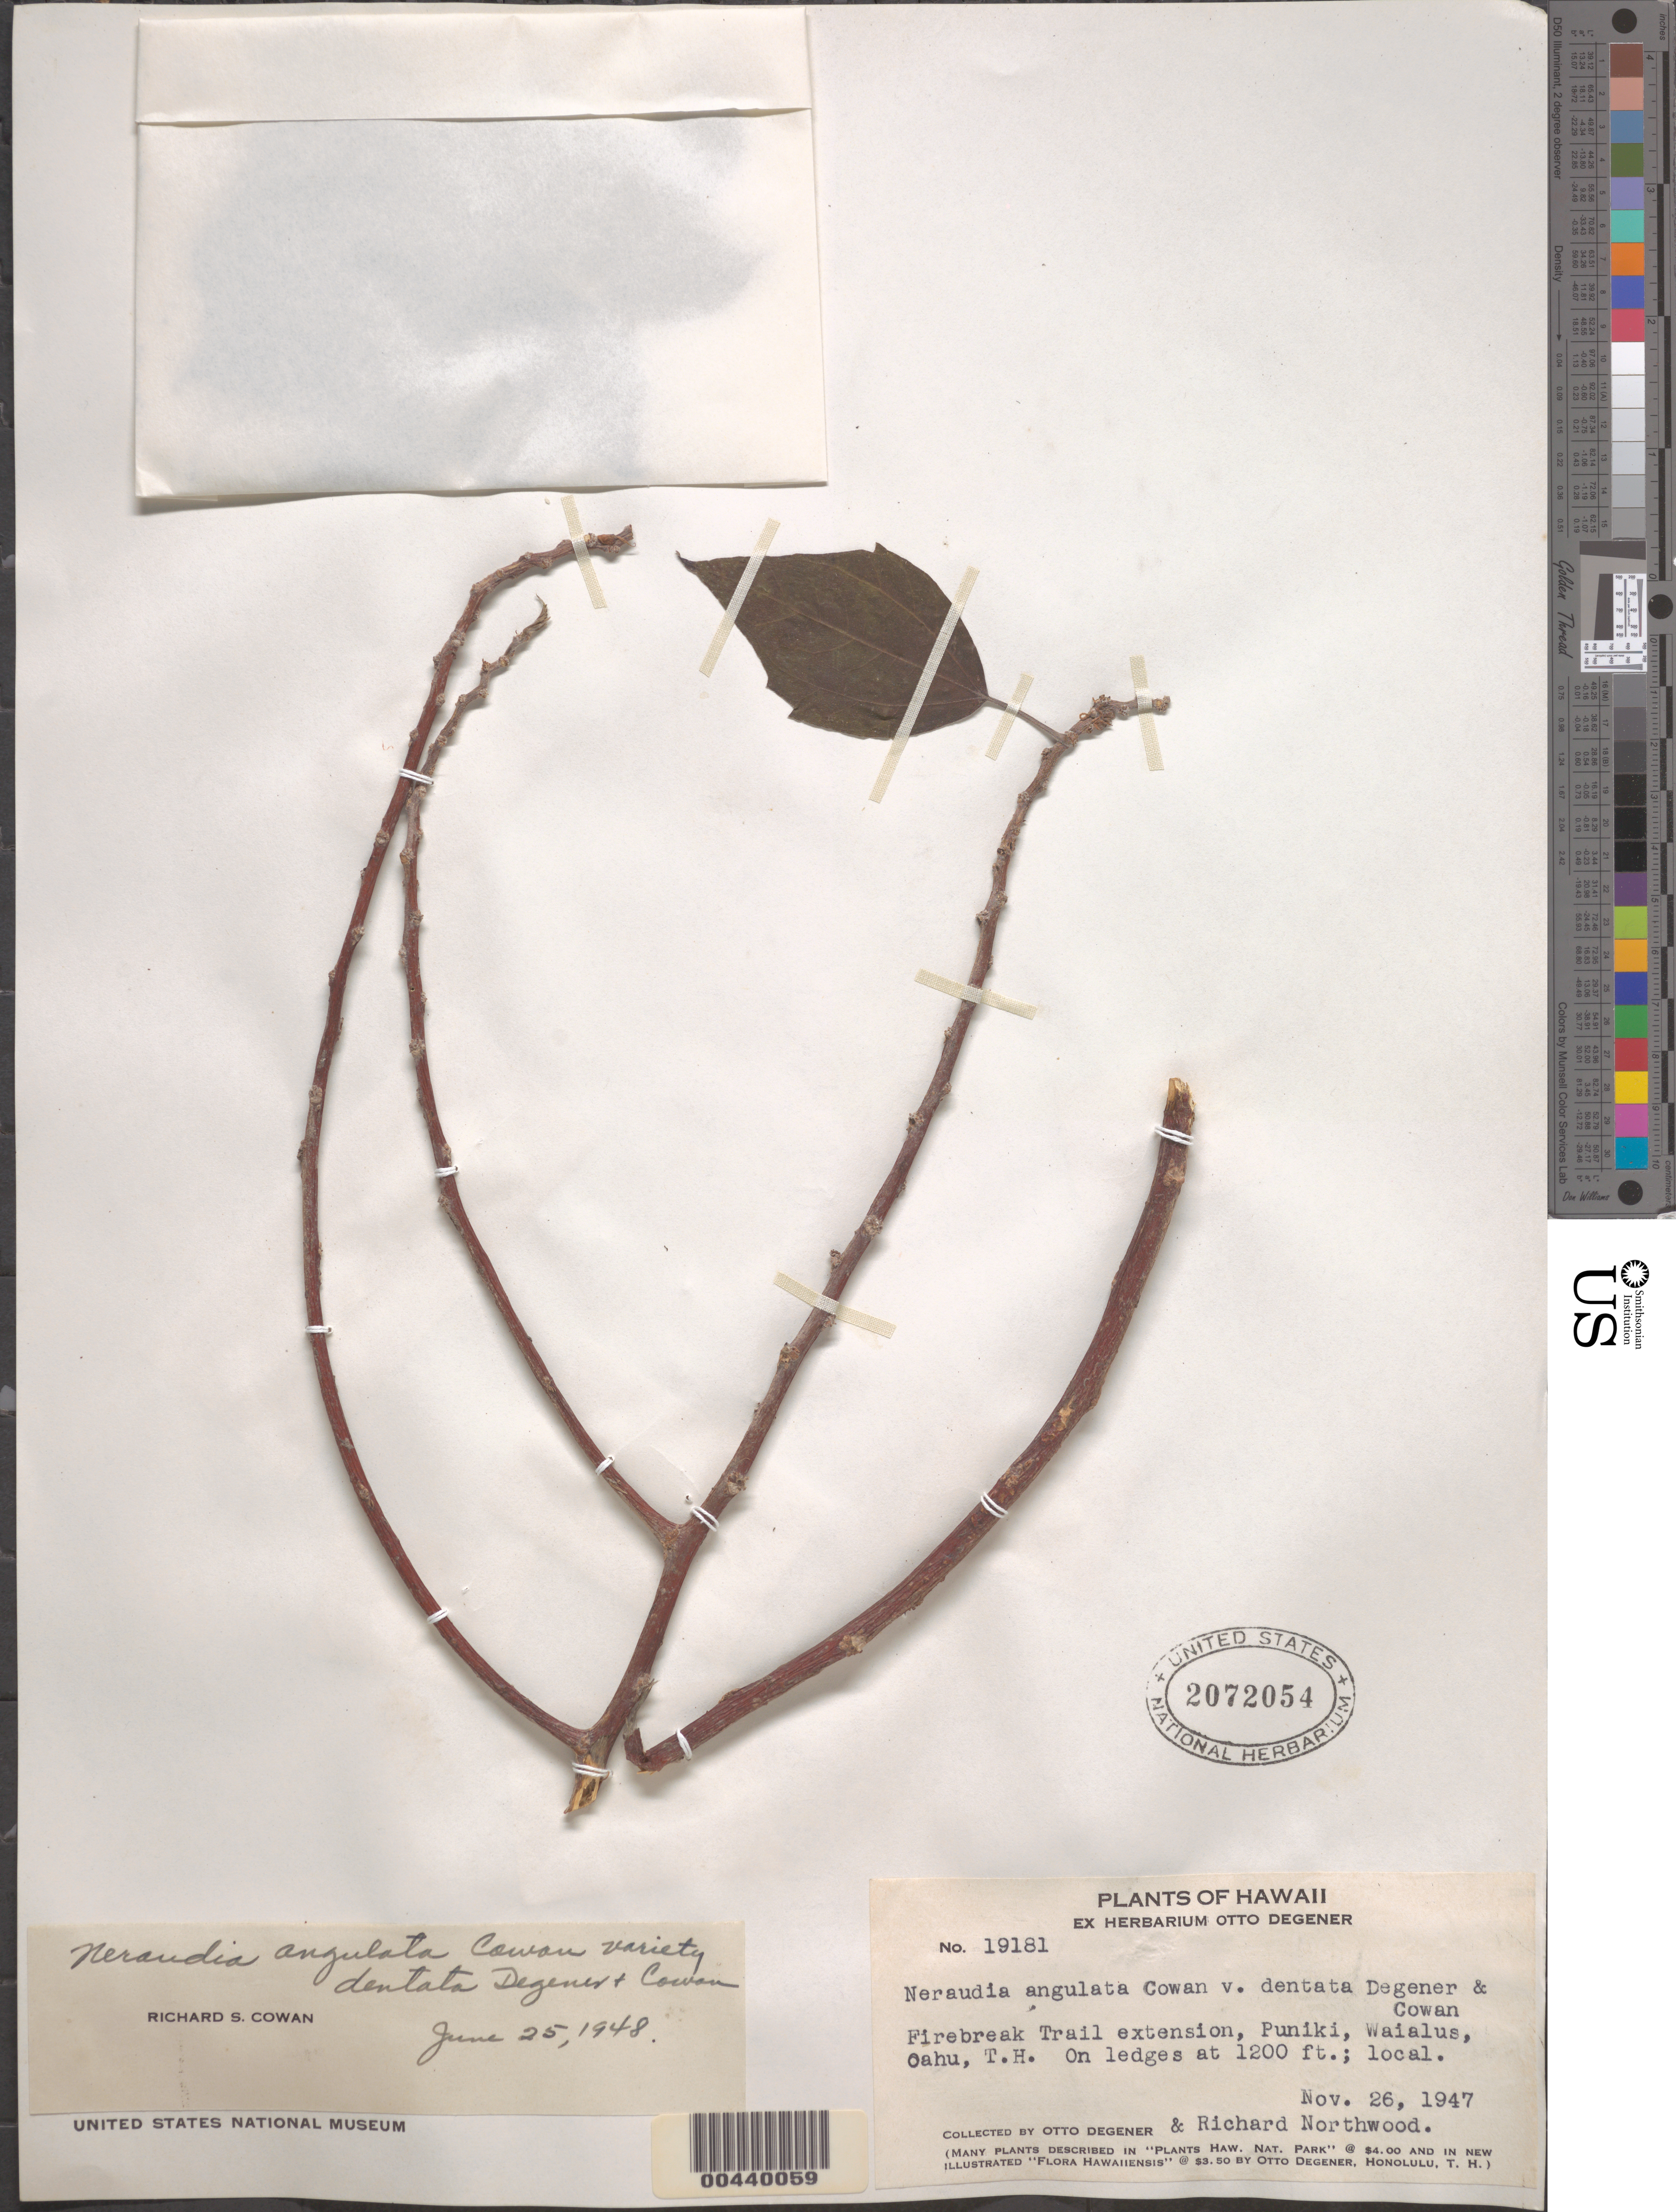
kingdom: Plantae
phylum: Tracheophyta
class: Magnoliopsida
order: Rosales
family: Urticaceae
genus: Neraudia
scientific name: Neraudia angulata var. dentata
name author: R.S. Cowan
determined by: Cowan, R. S.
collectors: O. Degener & R. Northwood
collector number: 19181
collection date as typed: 26 Nov 1947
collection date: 1947-11-26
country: United States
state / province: Hawaii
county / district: Honolulu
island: Oahu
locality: Firebreak Trail extension, Puniki, Waialua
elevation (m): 366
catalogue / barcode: US 2072054